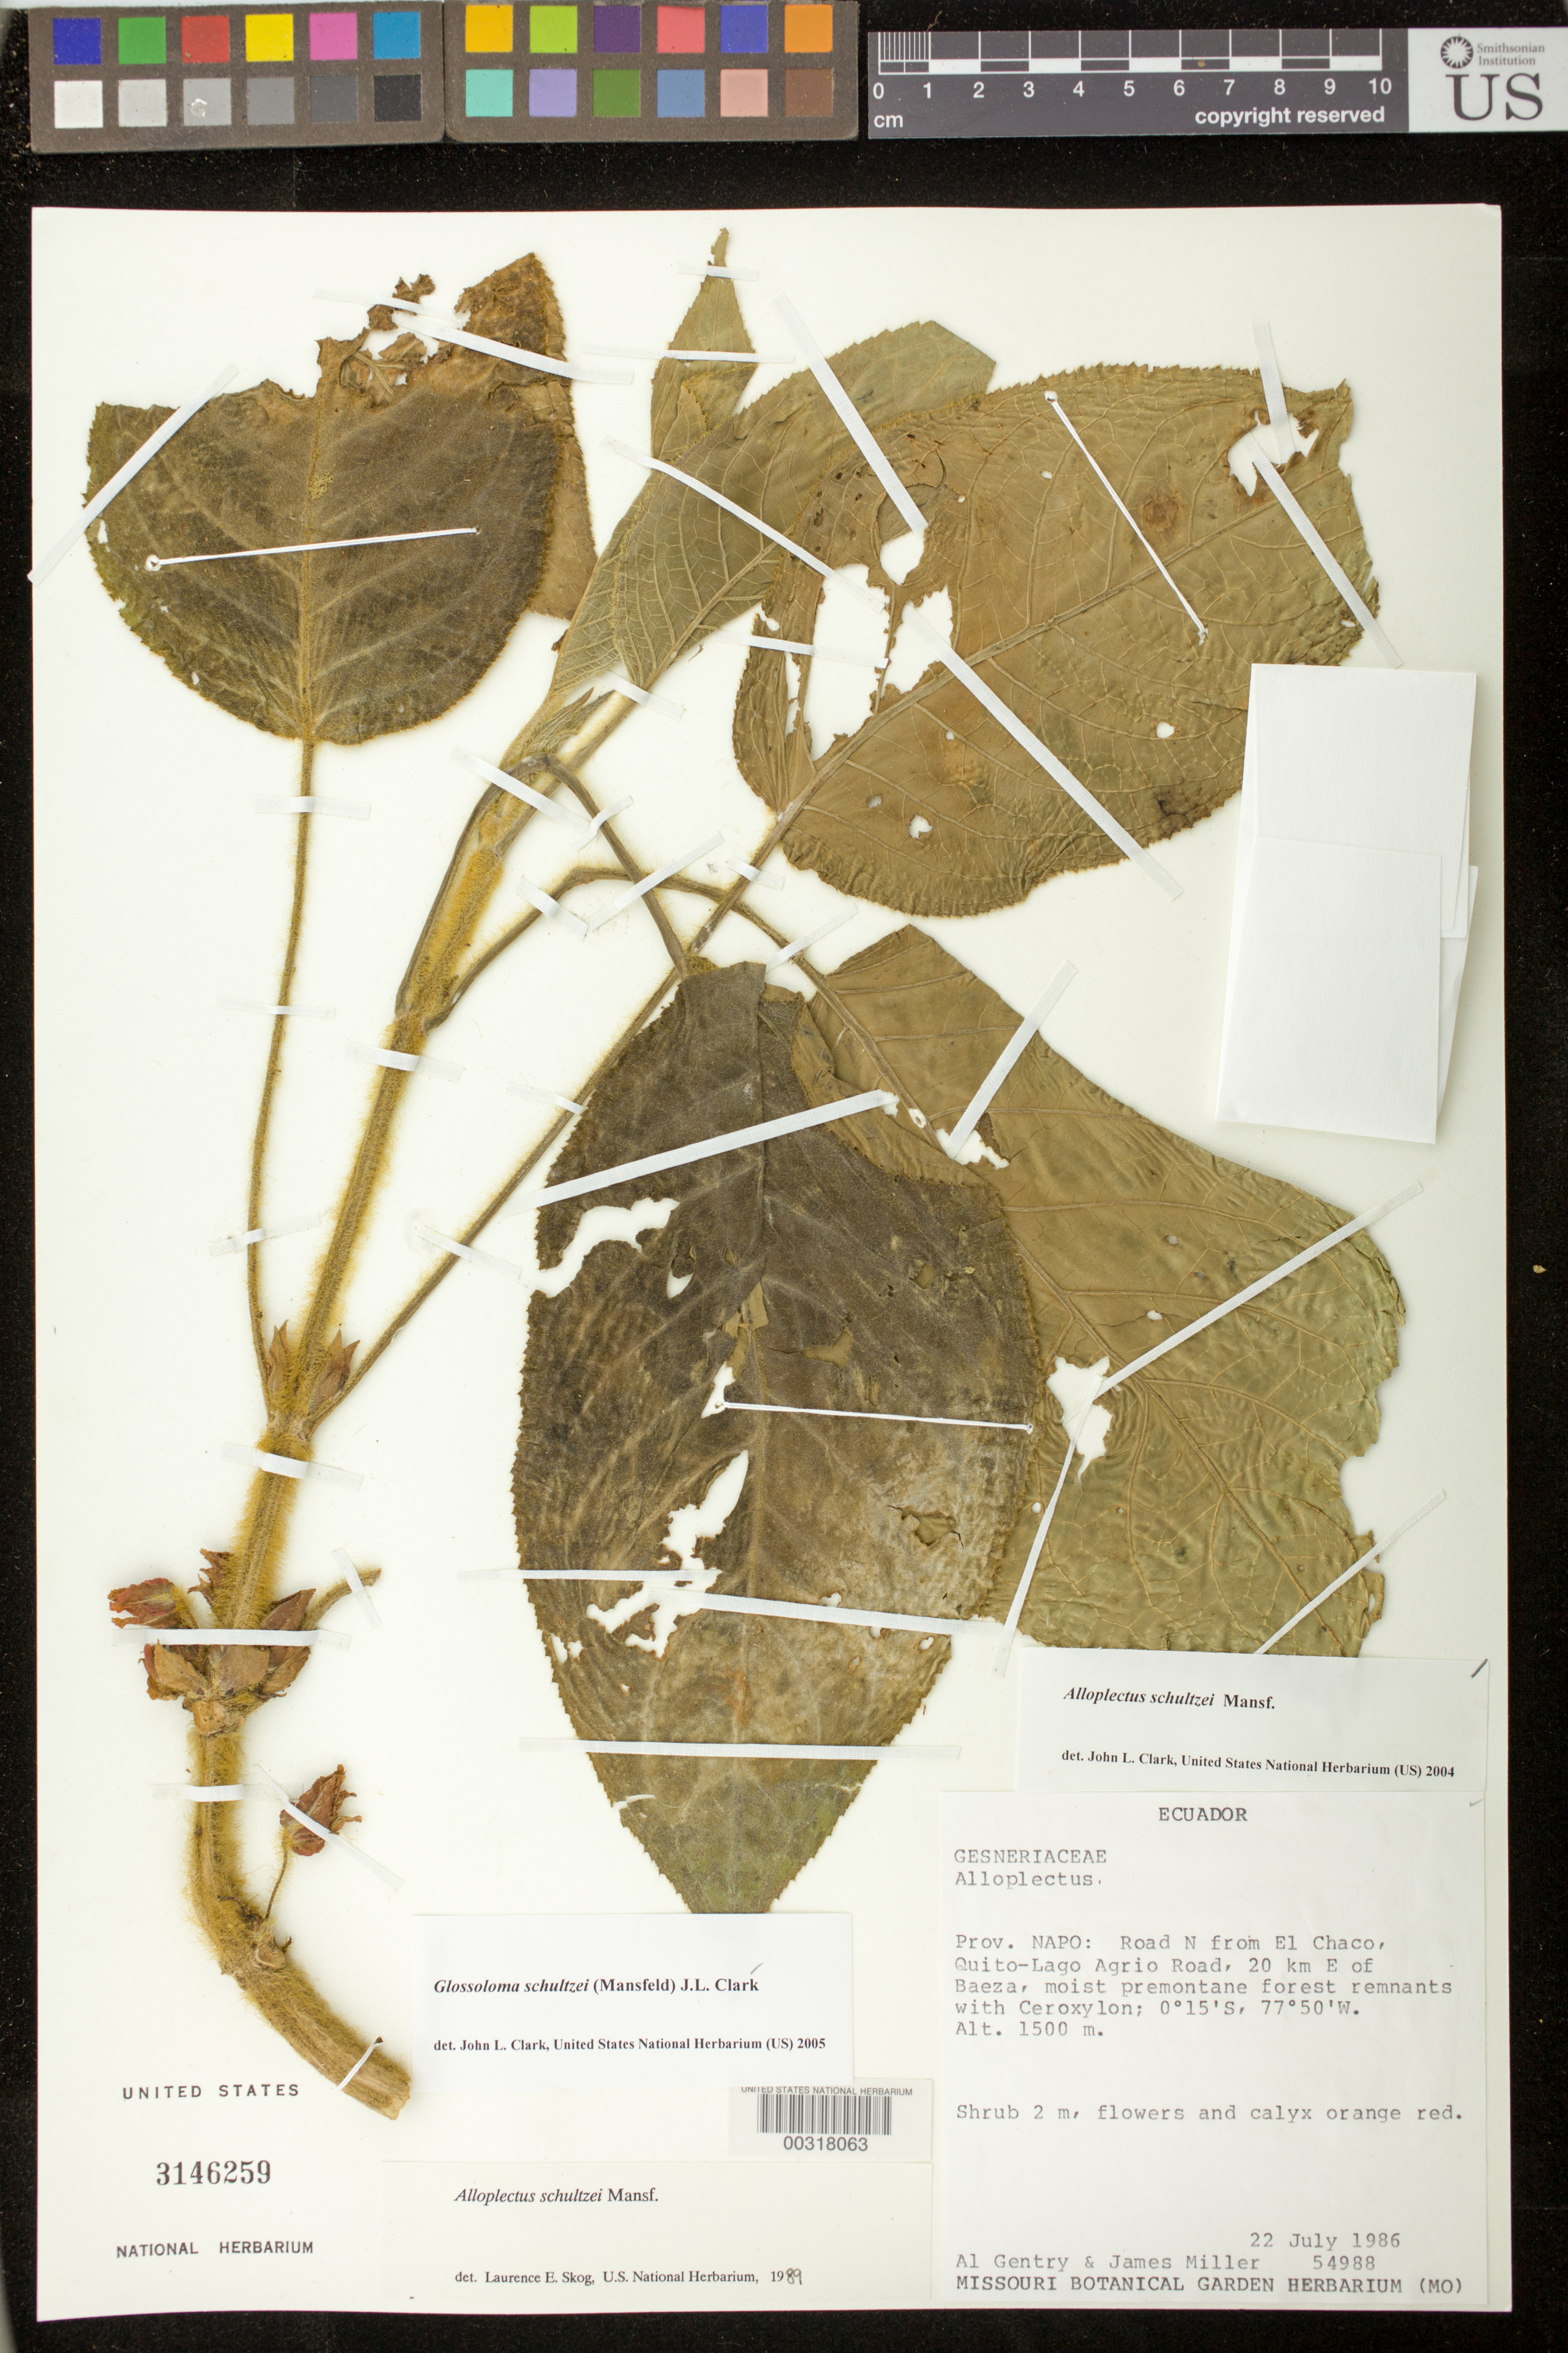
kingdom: Plantae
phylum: Tracheophyta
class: Magnoliopsida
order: Lamiales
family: Gesneriaceae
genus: Glossoloma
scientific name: Glossoloma schultzei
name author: (Mansf.) J.L. Clark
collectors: A. H. Gentry & J. Miller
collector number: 54988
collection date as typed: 22 Jul 1986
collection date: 1986-07-22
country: Ecuador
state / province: Napo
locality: Road N from El Chaco, Quito - Lago Agrio road, 20 km E of Baeza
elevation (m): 1500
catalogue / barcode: US 3146259